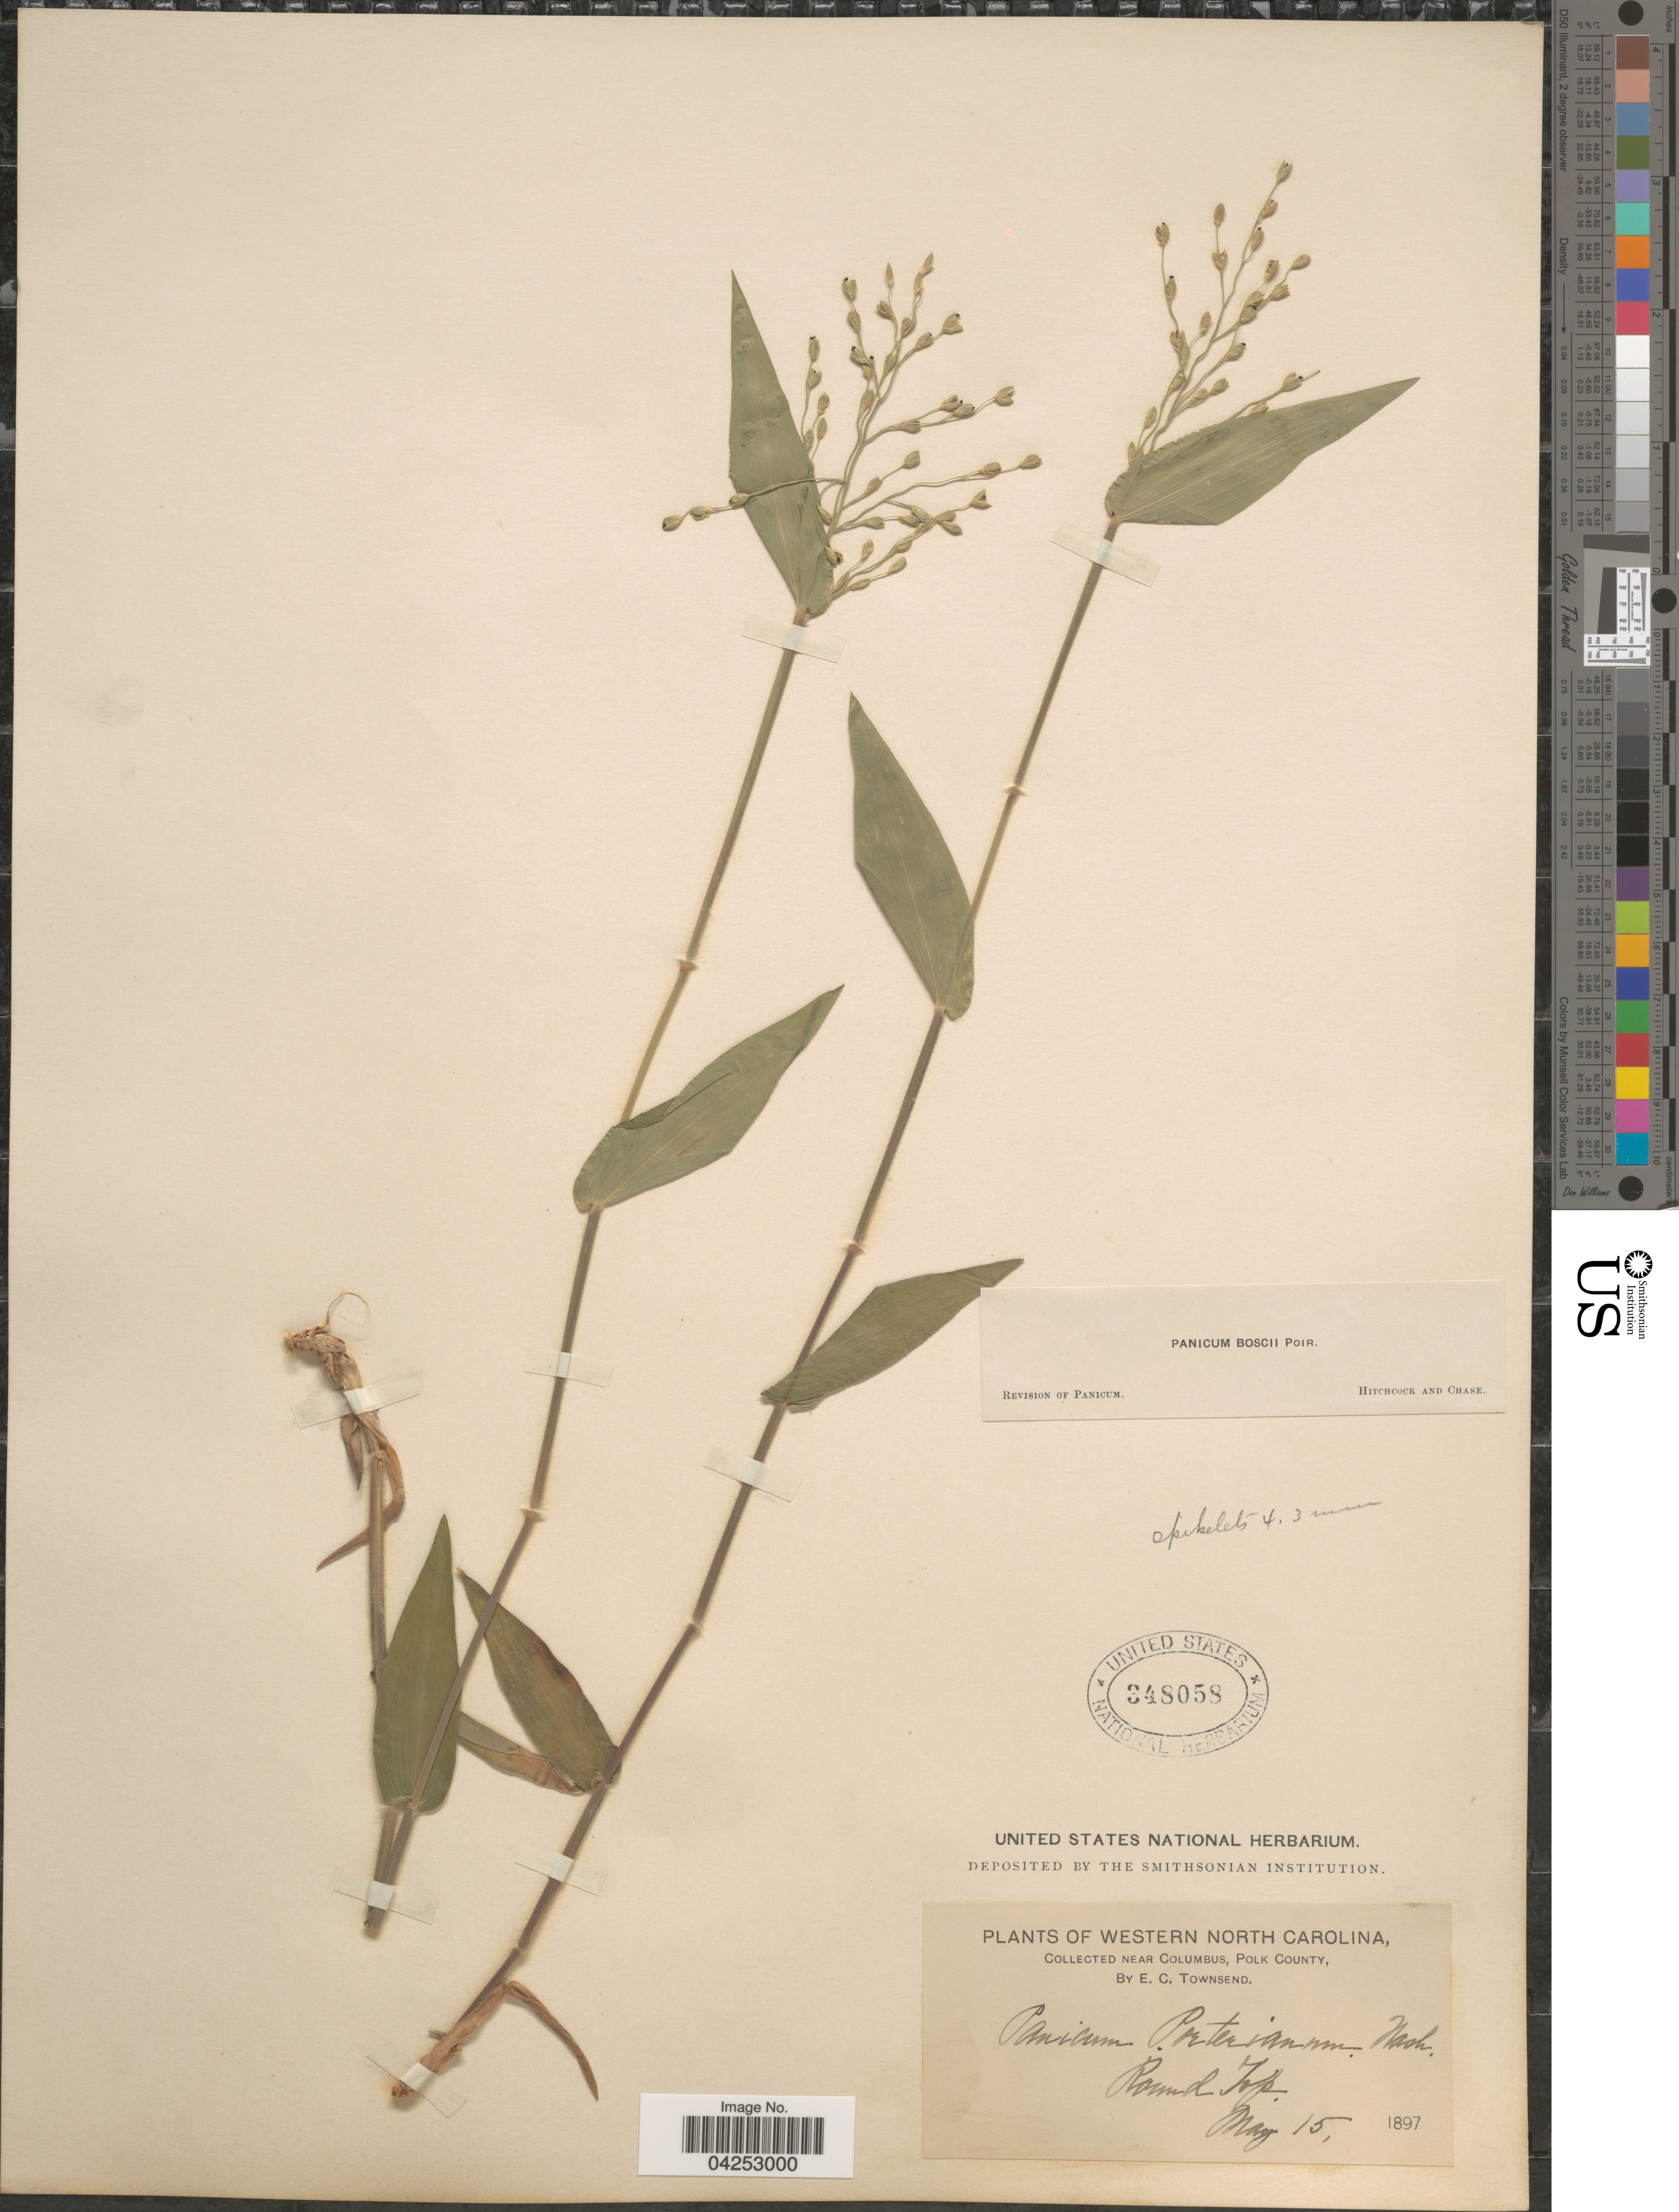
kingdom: Plantae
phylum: Tracheophyta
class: Liliopsida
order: Poales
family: Poaceae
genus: Dichanthelium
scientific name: Dichanthelium boscii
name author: (Poir.) Gould & C.A. Clark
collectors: E. C. Townsend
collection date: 1897-05-15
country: United States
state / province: North Carolina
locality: Western North Carolina. Near Columbus, Polk County. Round Twp.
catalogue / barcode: US 348058